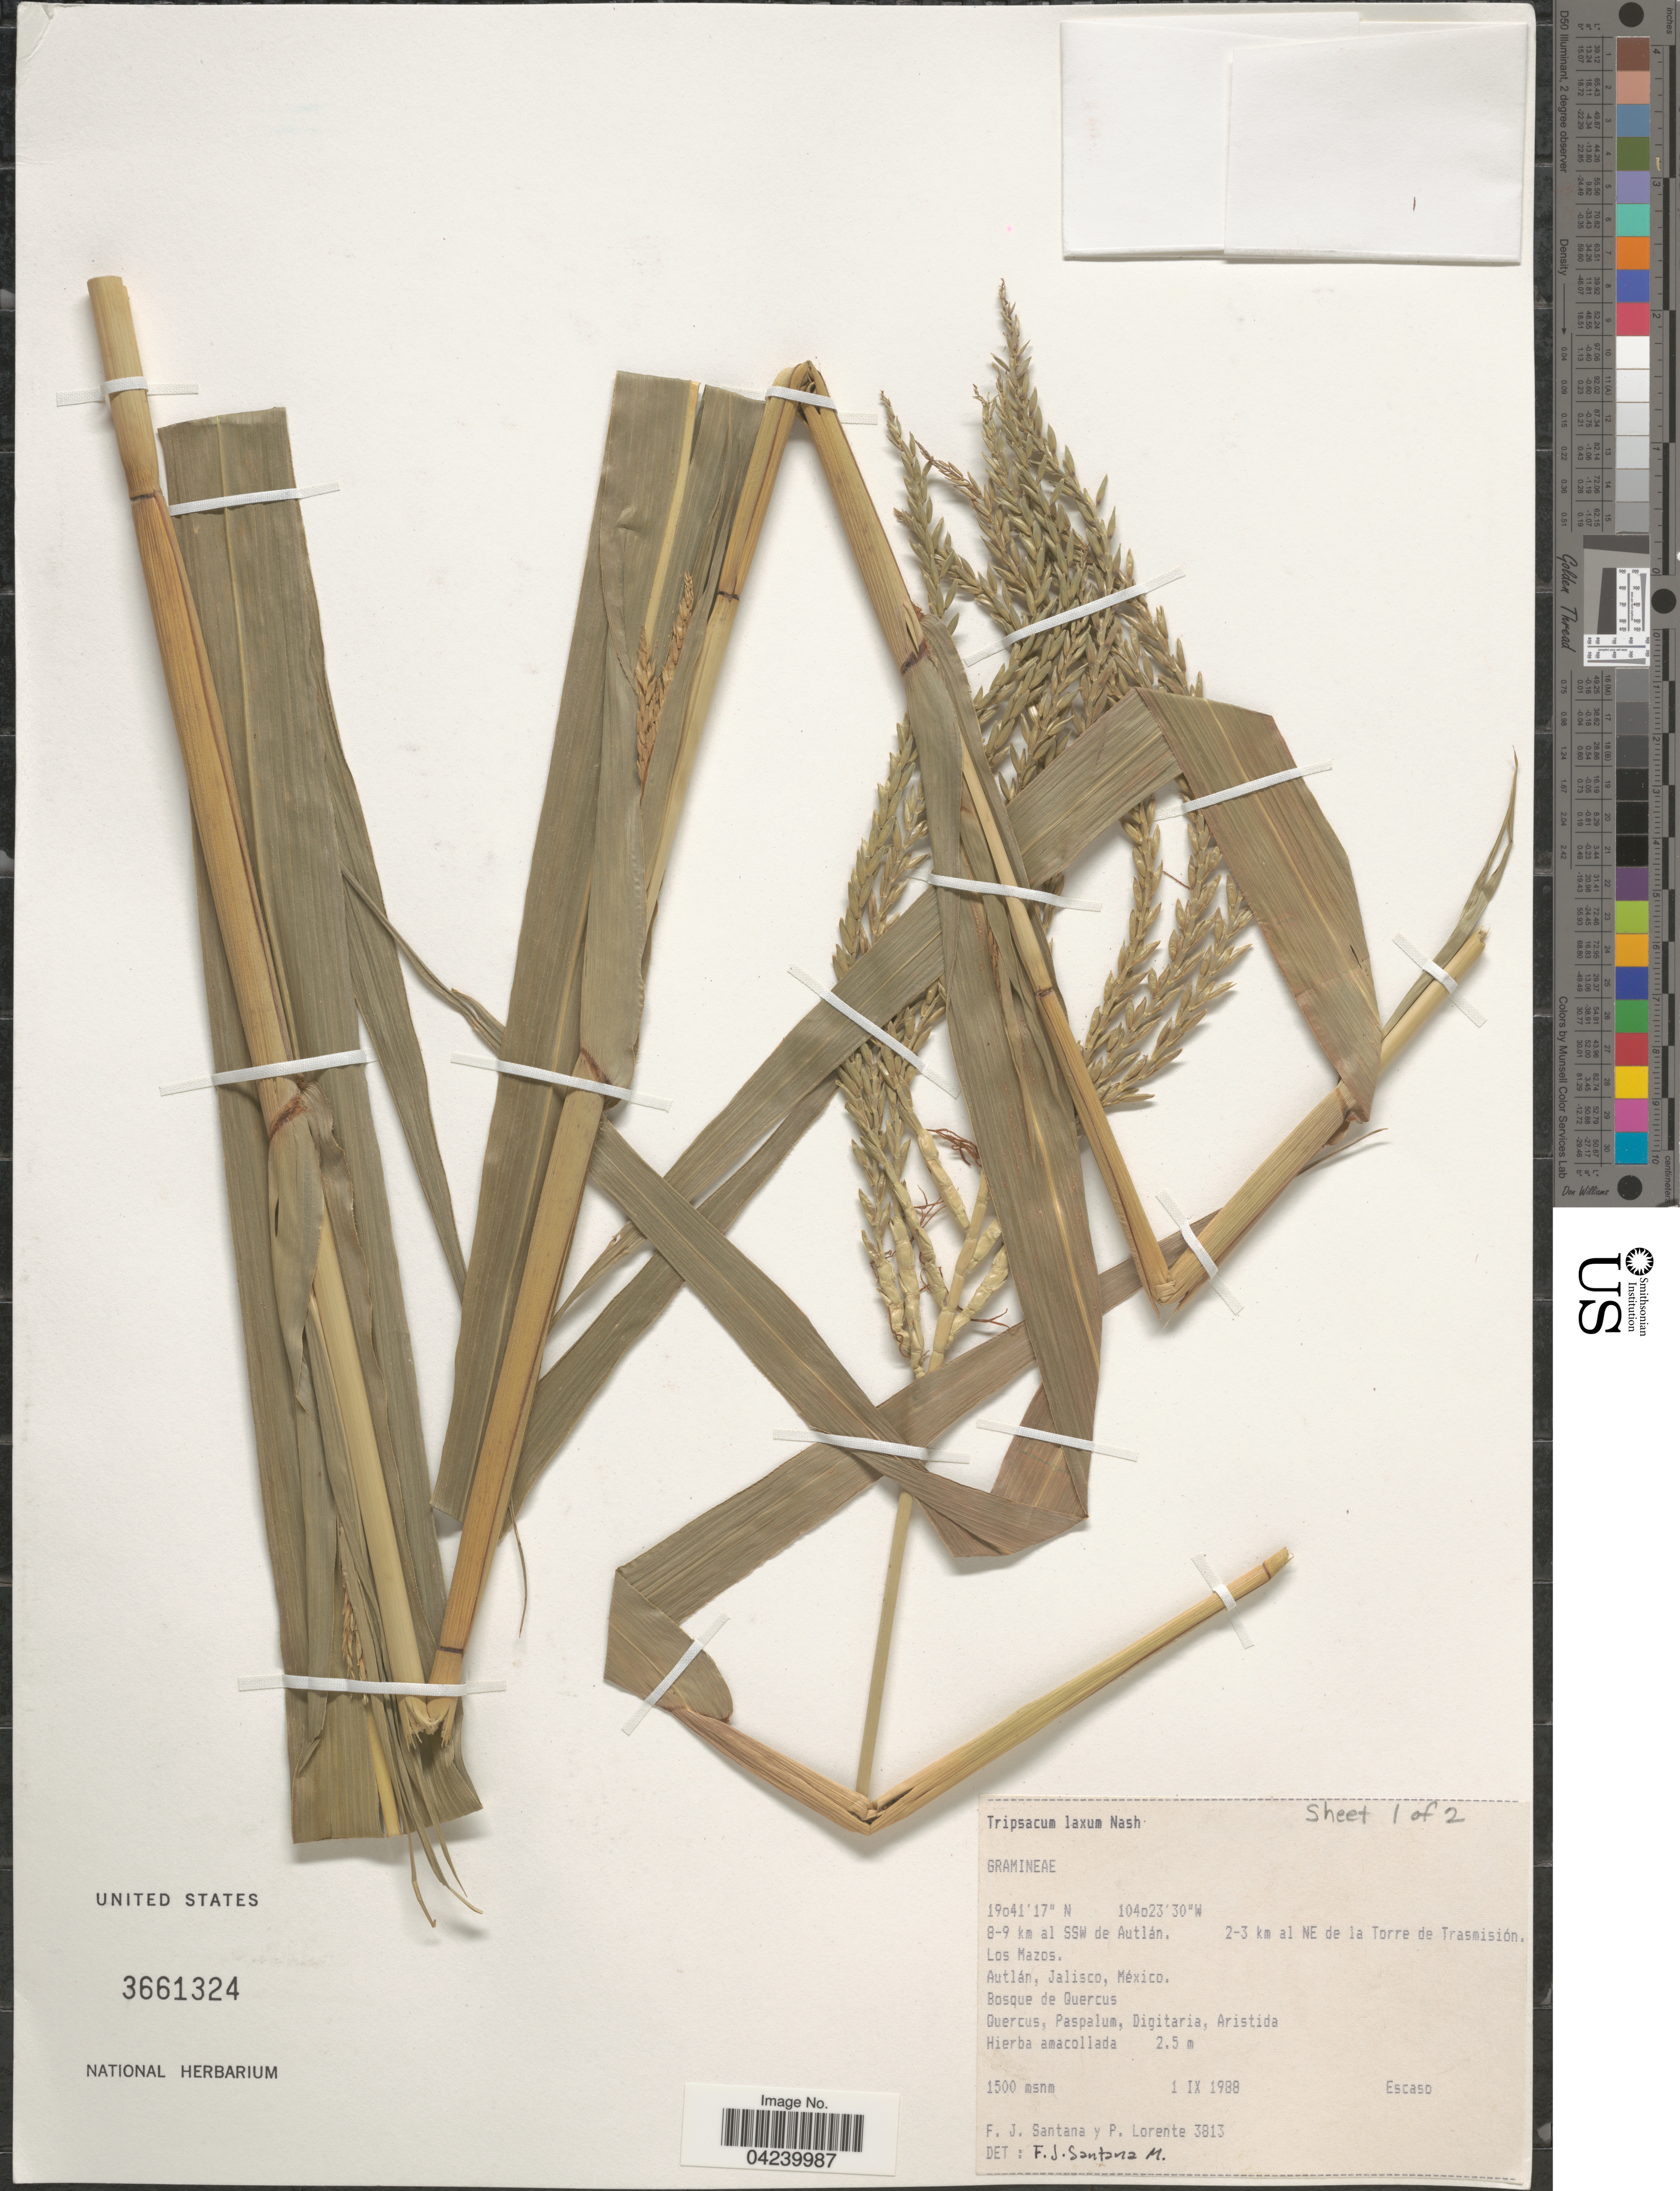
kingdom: Plantae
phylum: Tracheophyta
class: Liliopsida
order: Poales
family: Poaceae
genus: Tripsacum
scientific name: Tripsacum laxum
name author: Nash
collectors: F. Santana & P. Lorente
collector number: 3813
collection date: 1988-09-01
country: Mexico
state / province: Jalisco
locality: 8-9 km al SSW de Autlán. 2-3 km al NE de la Torre de Trasmisión. Los Mazos. Autlán.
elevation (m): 1500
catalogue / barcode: US 3661324